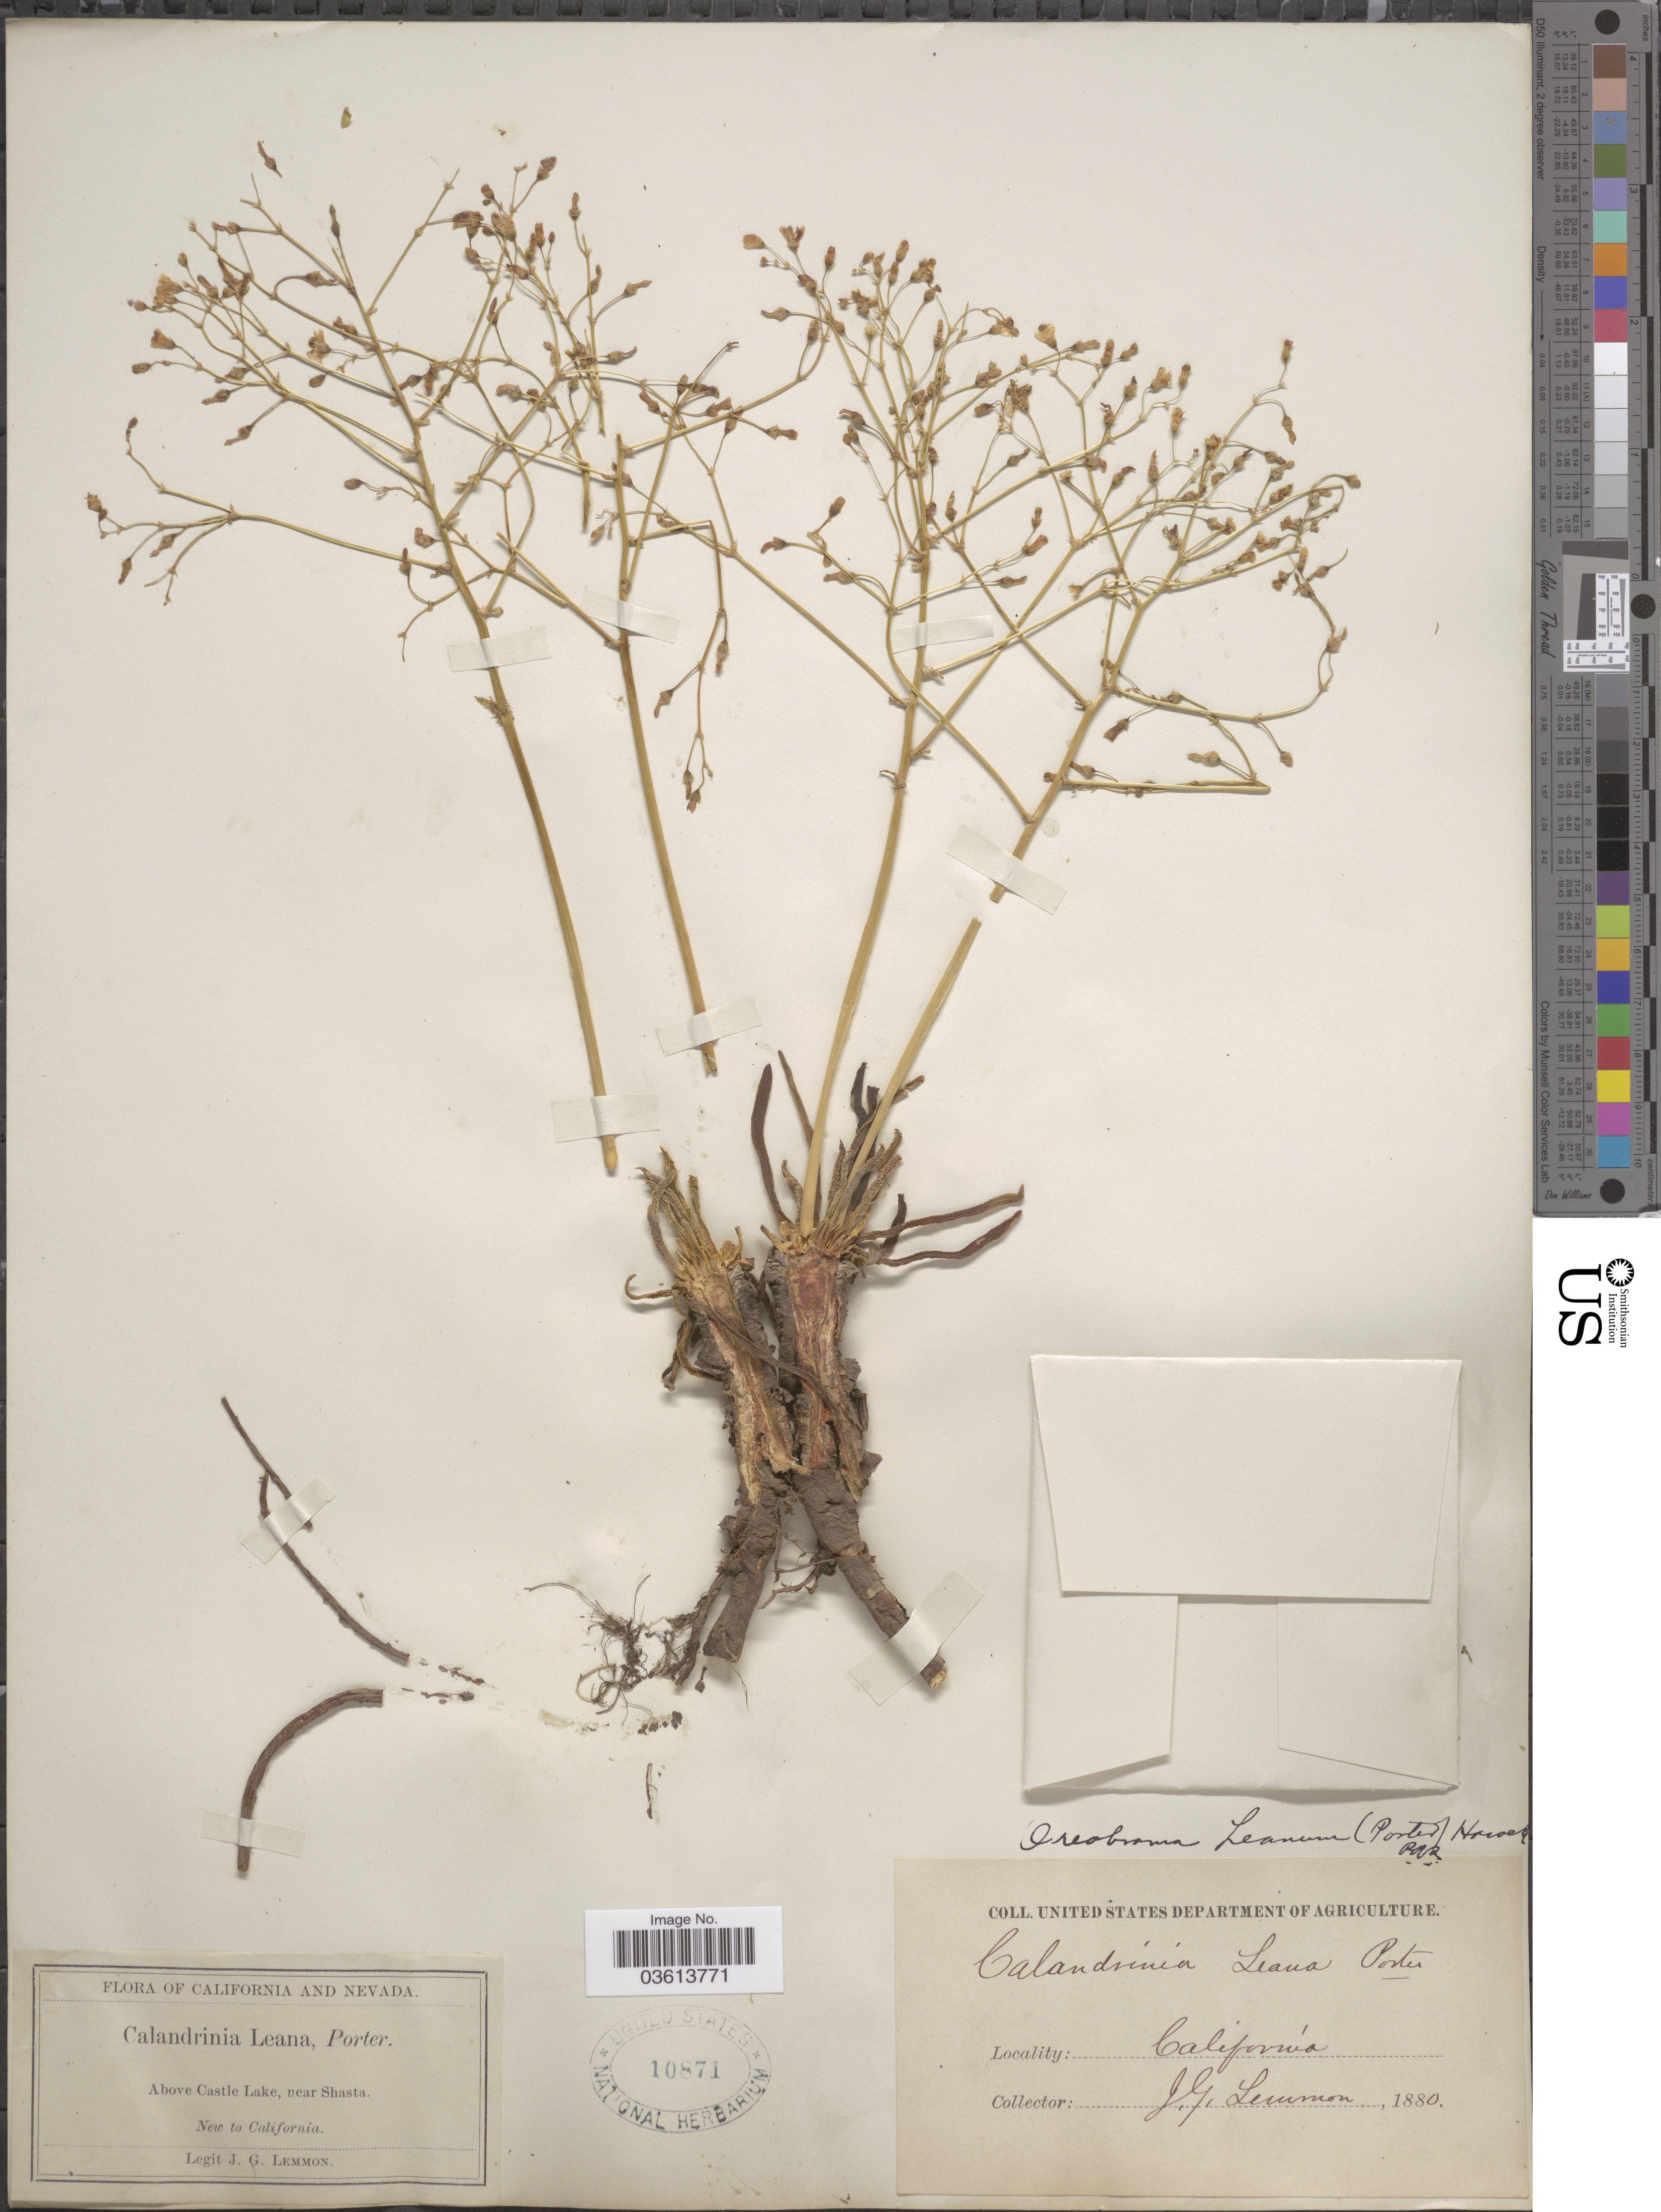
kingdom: Plantae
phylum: Tracheophyta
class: Magnoliopsida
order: Caryophyllales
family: Montiaceae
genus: Lewisia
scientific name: Lewisia leeana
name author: (Porter) B.L. Rob.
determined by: Strong, Mark T., (BOT), Smithsonian Institution - National Museum of Natural History (UNITED STATES)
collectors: J. Lemmon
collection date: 1880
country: United States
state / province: California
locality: Above Castle Lake, near Shasta.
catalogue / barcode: US 10871